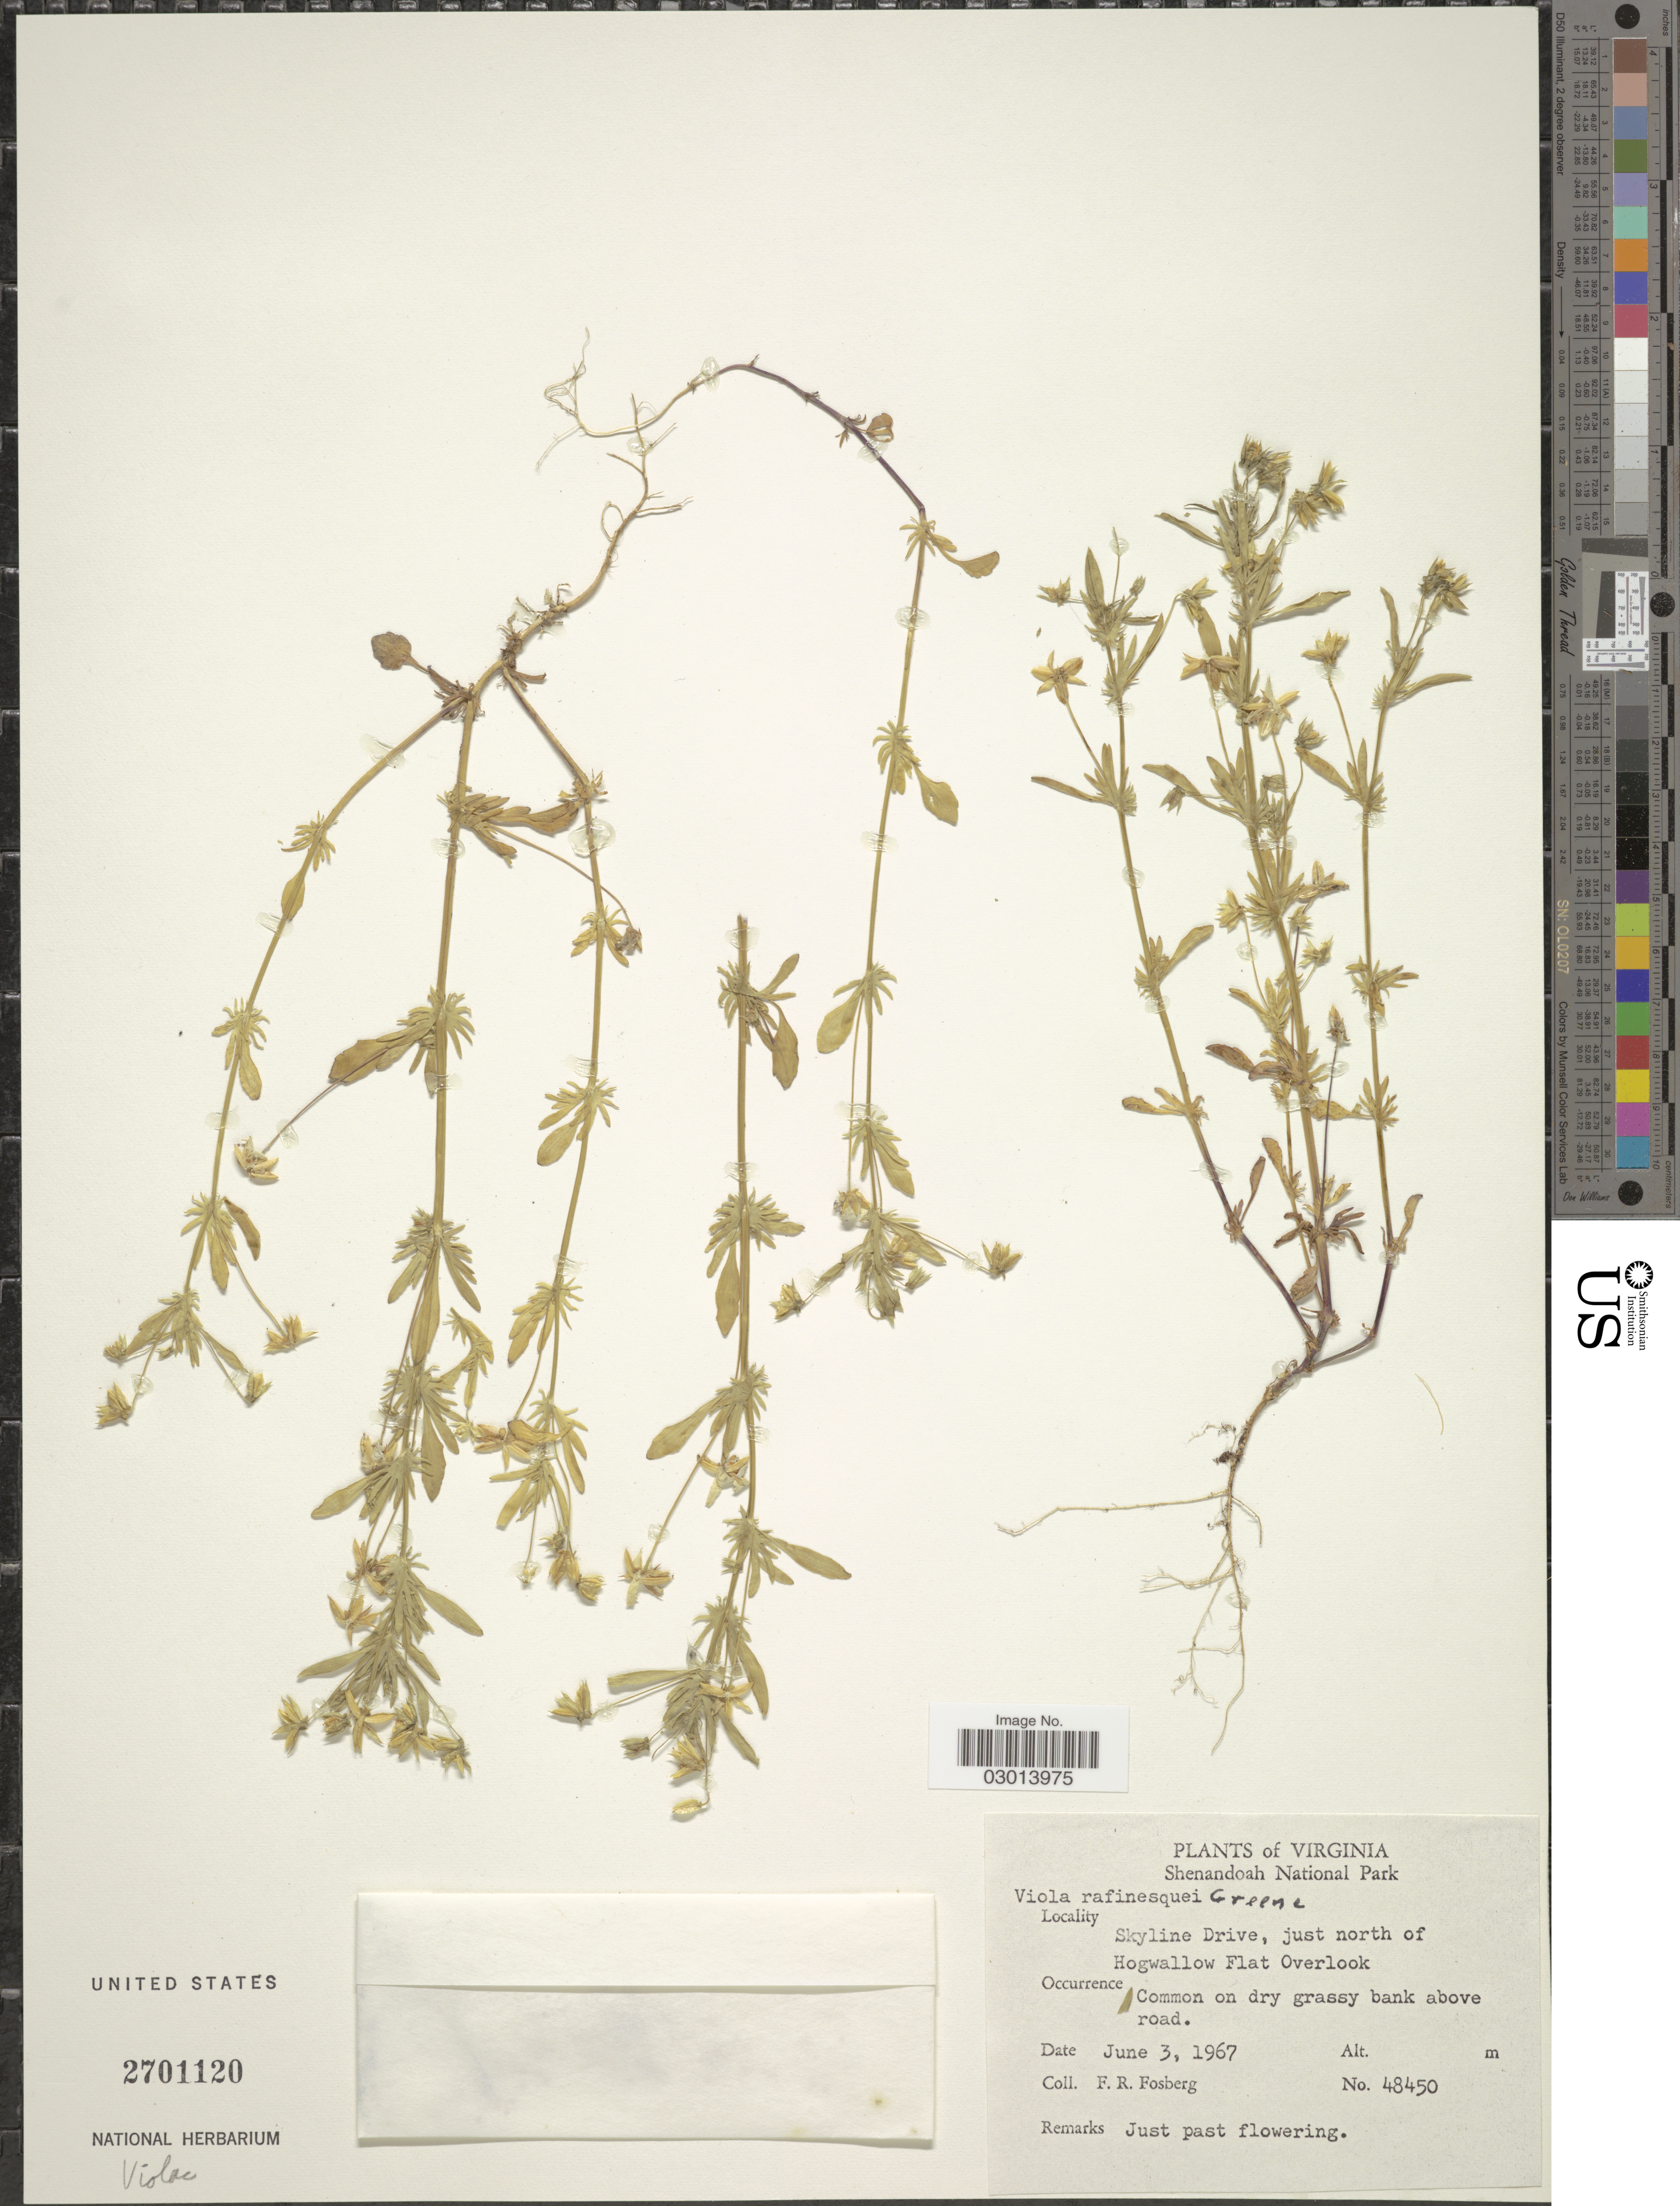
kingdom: Plantae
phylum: Tracheophyta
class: Magnoliopsida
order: Malpighiales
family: Violaceae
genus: Viola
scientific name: Viola rafinesquei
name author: Greene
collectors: F. R. Fosberg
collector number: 48450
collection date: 1967-06-03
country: United States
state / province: Virginia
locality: Shenandoah National Park. Skyline Drive, just north of Hogwallow Flat Overlook.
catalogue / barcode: US 2701120